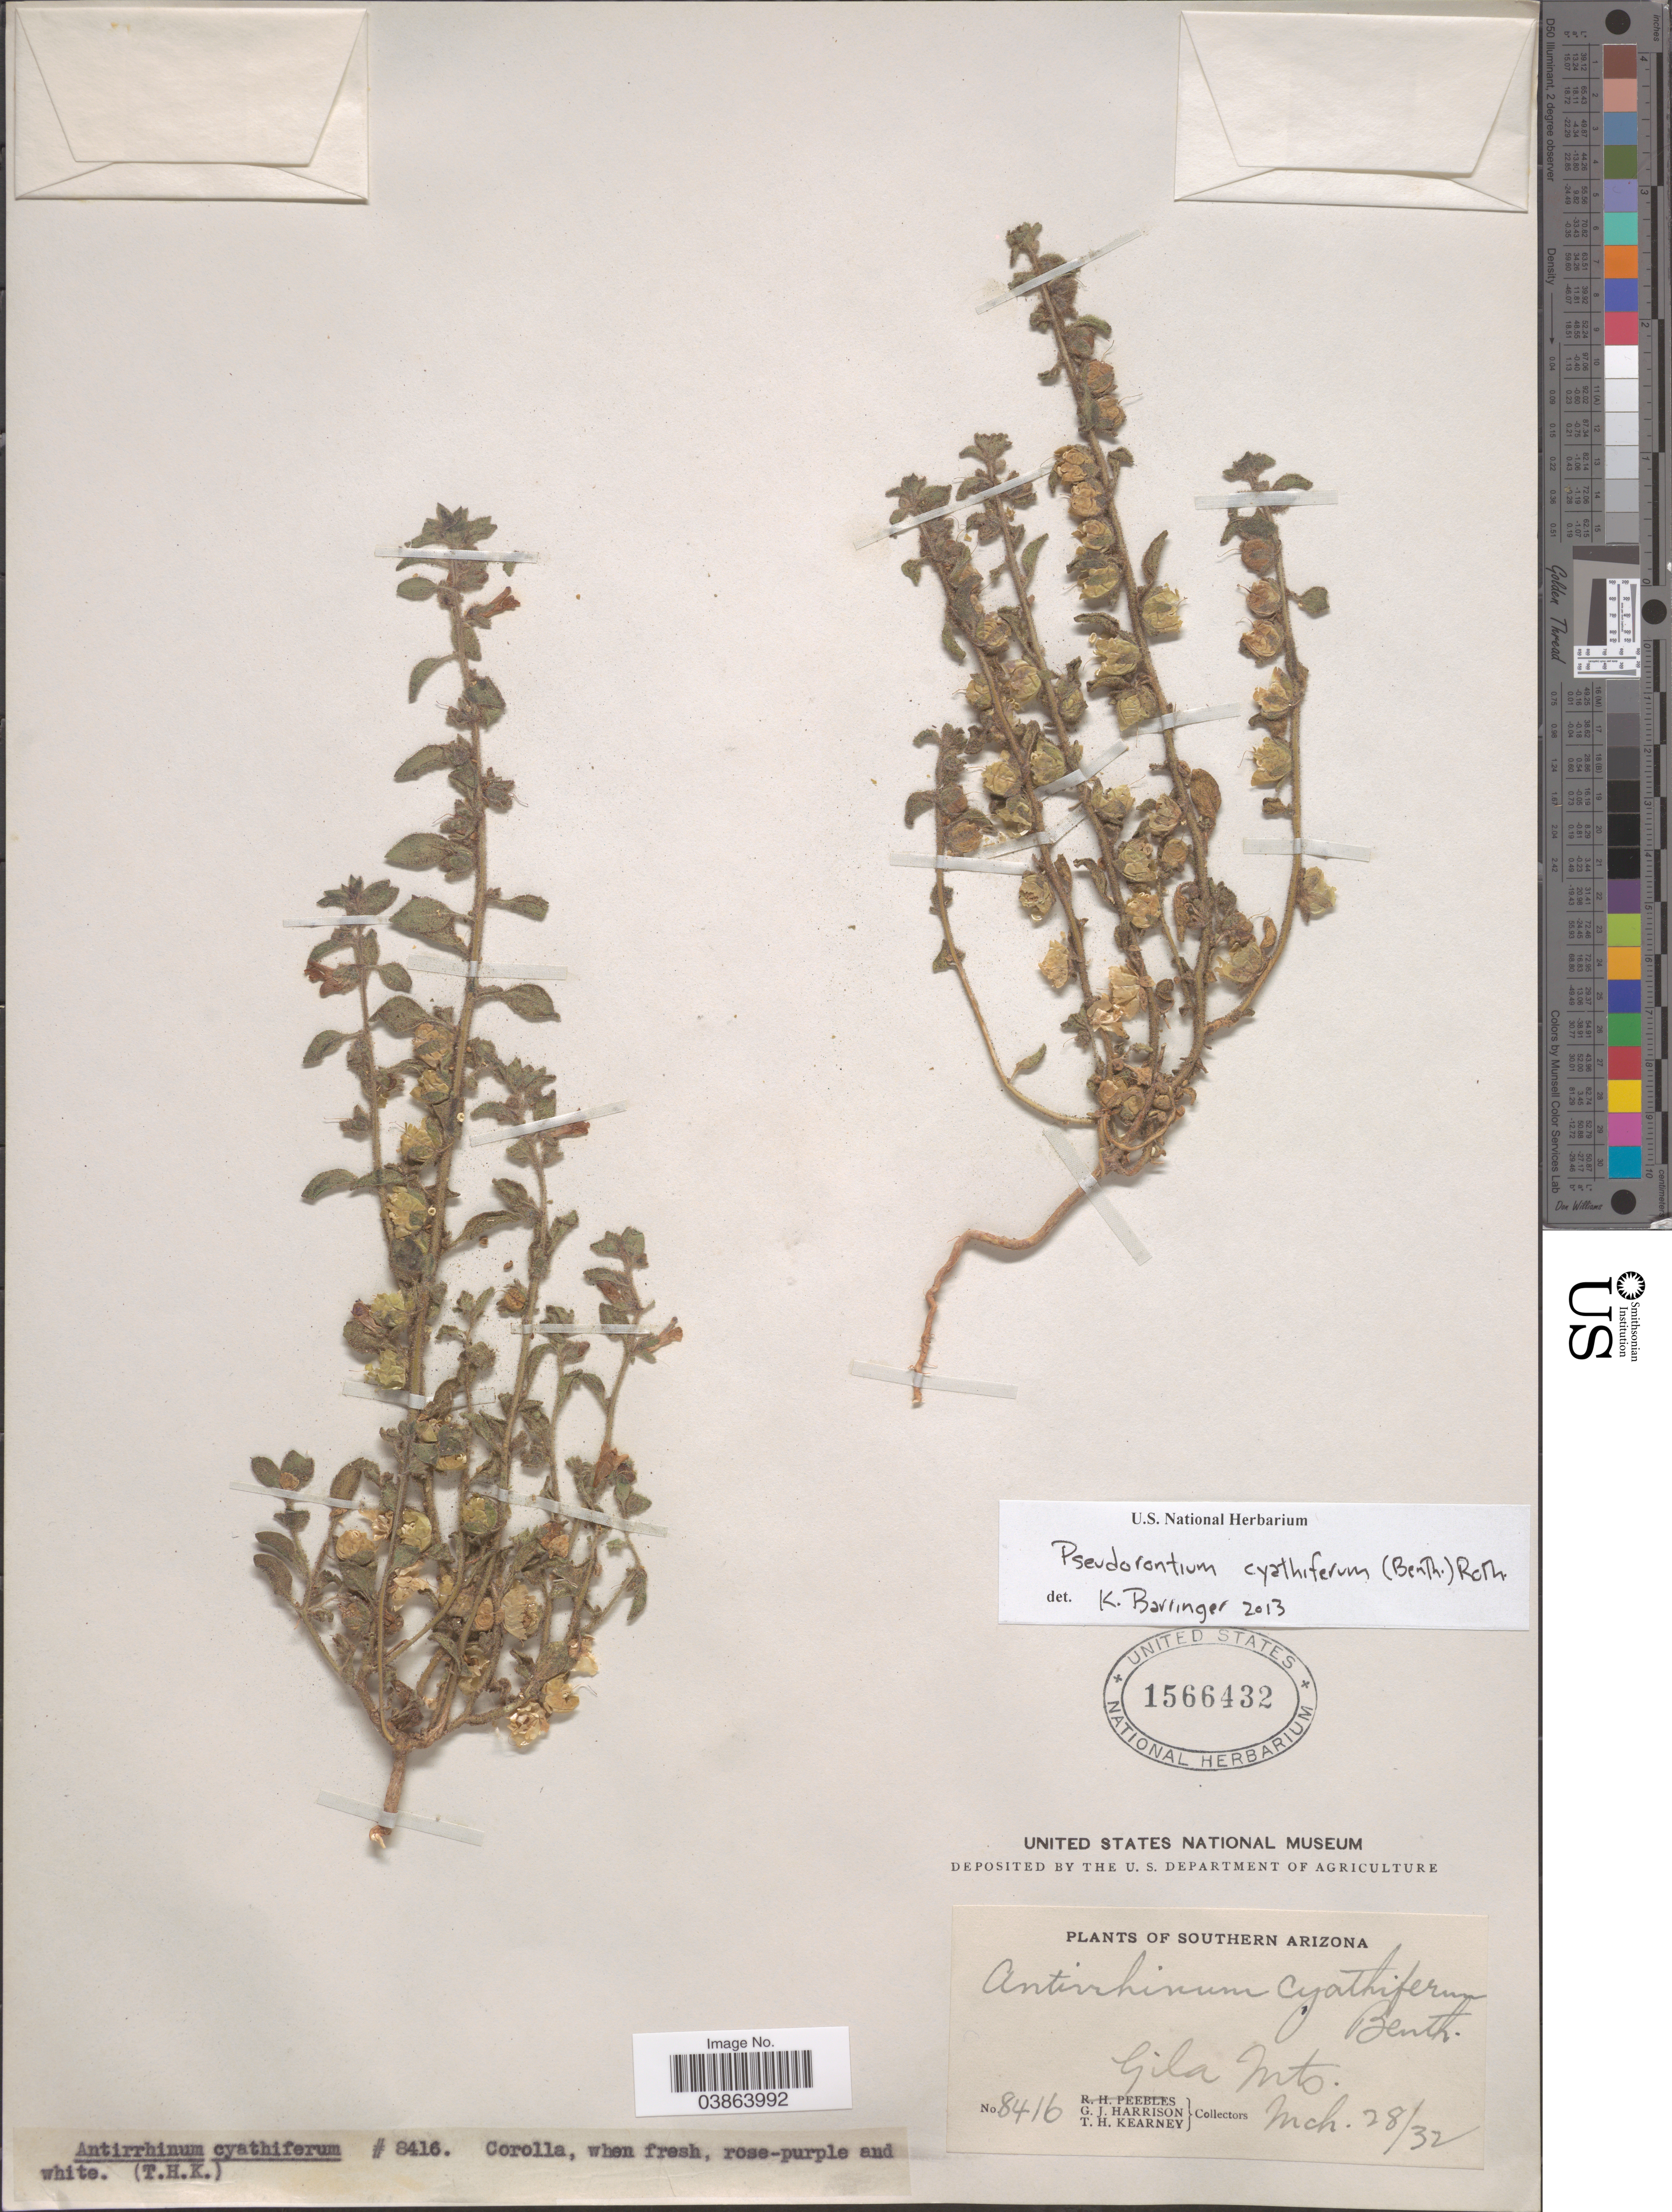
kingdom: Plantae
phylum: Tracheophyta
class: Magnoliopsida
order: Lamiales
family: Plantaginaceae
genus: Pseudorontium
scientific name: Pseudorontium cyathiferum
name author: (Benth.) Rothm.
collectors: G. J. Harrison & T. H. Kearney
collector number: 8416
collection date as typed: Transcribed d/m/y: 28/3/32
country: United States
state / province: Arizona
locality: Southern Arizona. Gila Mts.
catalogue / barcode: US 1566432